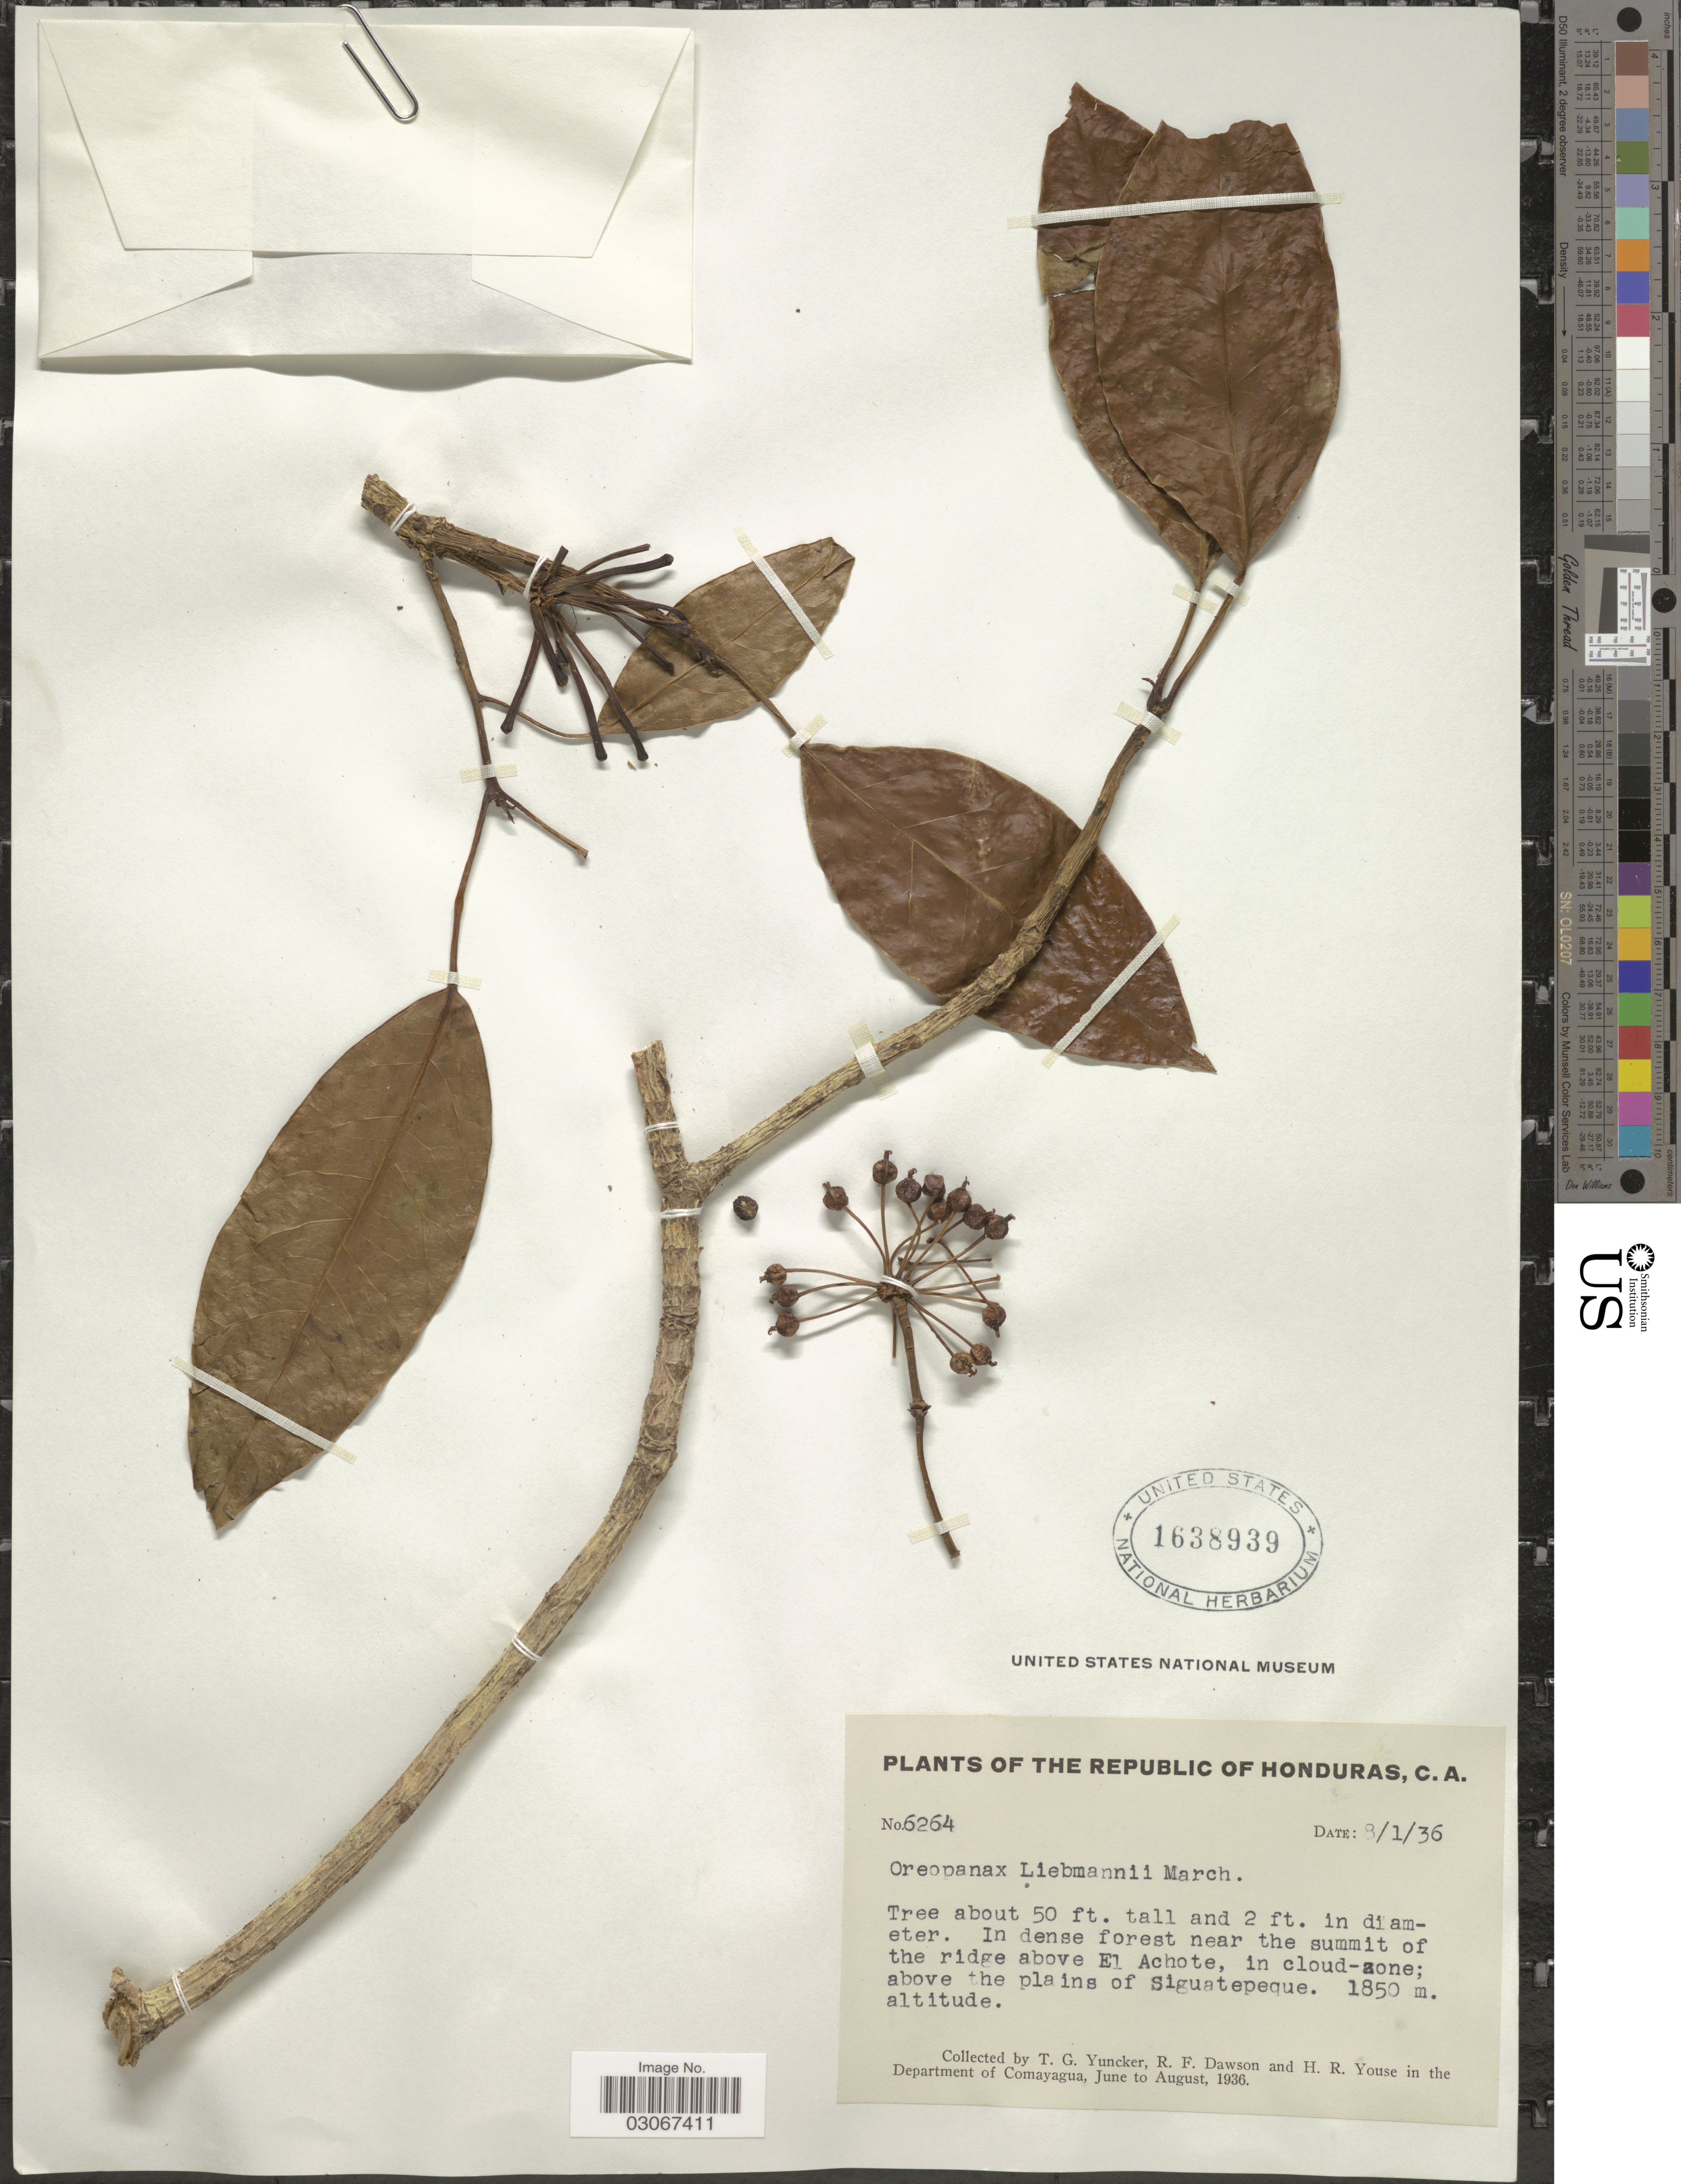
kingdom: Plantae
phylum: Tracheophyta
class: Magnoliopsida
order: Apiales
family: Araliaceae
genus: Oreopanax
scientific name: Oreopanax liebmannii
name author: Marchal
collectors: T. G. Yuncker, R. F. Dawson & H. Youse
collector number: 6264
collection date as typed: Transcribed d/m/y: 8/1/36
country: Honduras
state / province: Comayagua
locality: In dense forest near the summit of the ridge above El Achote, in cloud-zone; above the plains of Siguatepeque, Department of Comayagua.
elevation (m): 1850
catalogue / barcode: US 1638939